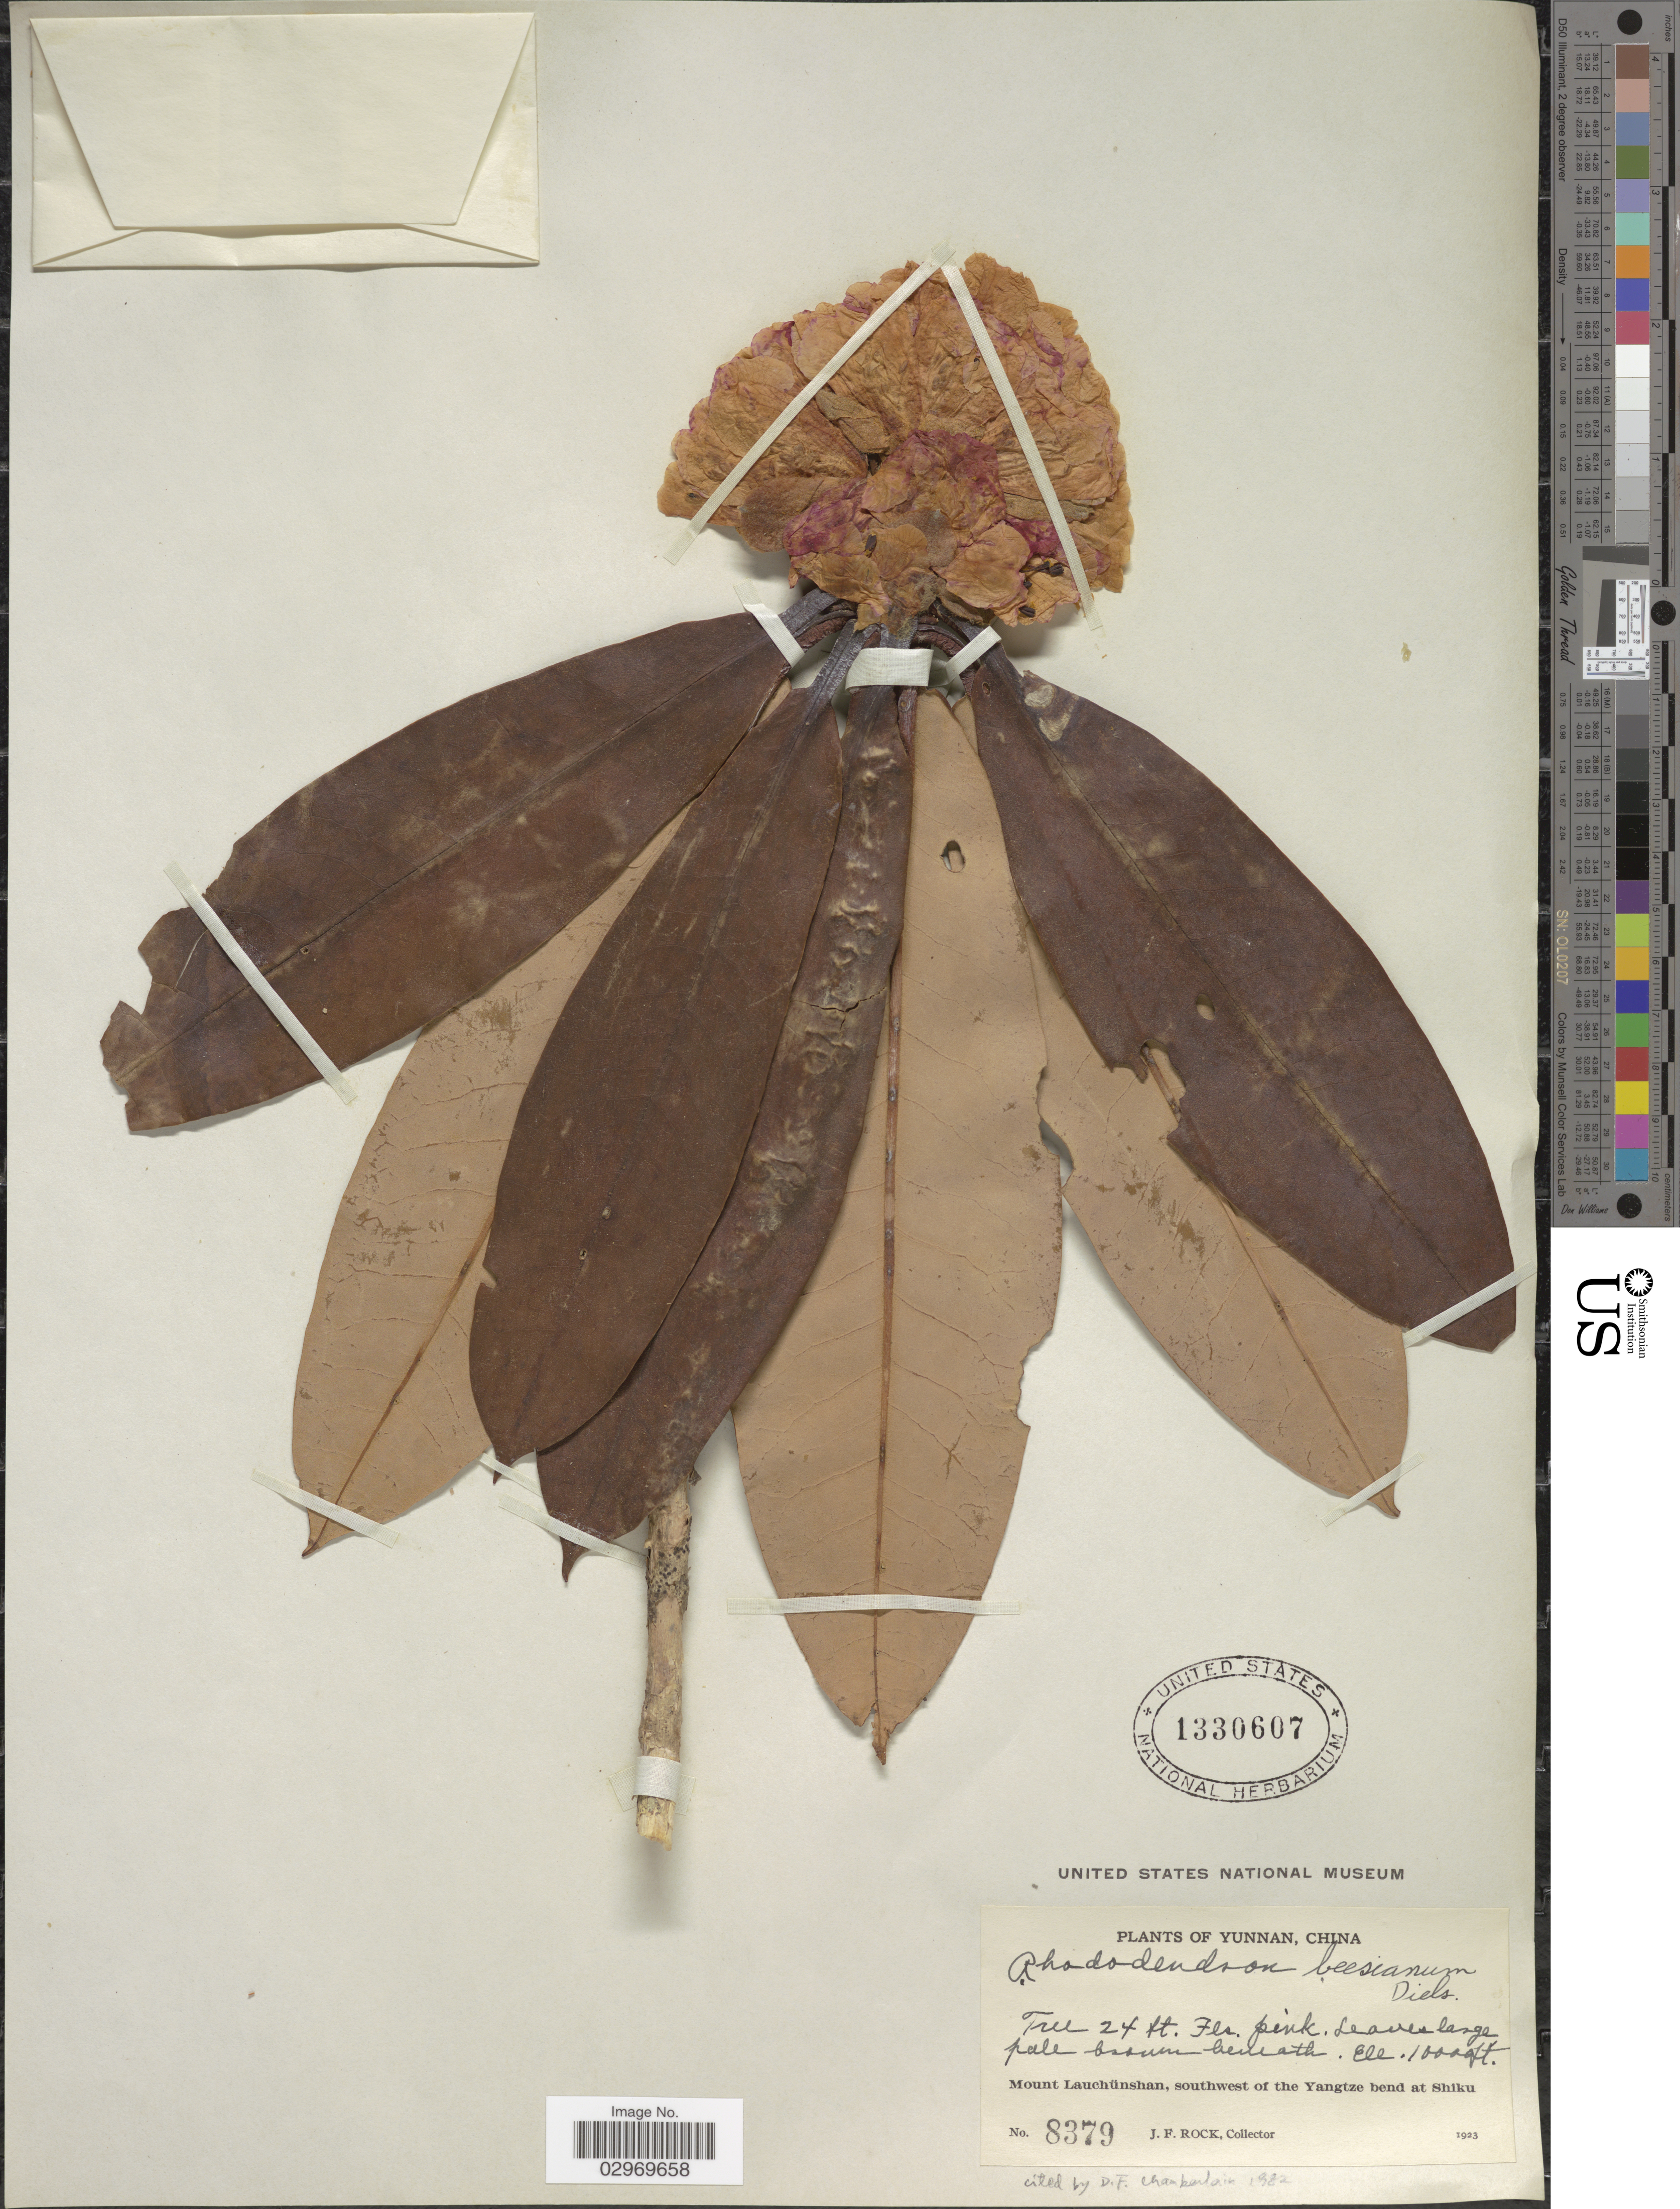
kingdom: Plantae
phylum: Tracheophyta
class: Magnoliopsida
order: Ericales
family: Ericaceae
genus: Rhododendron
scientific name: Rhododendron beesianum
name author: Diels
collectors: J. Rock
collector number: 8379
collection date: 1923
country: China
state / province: Yunnan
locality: Mount Lauchünshan, southwest of the Yangtze bend at Shiku.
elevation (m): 3048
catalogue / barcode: US 1330607